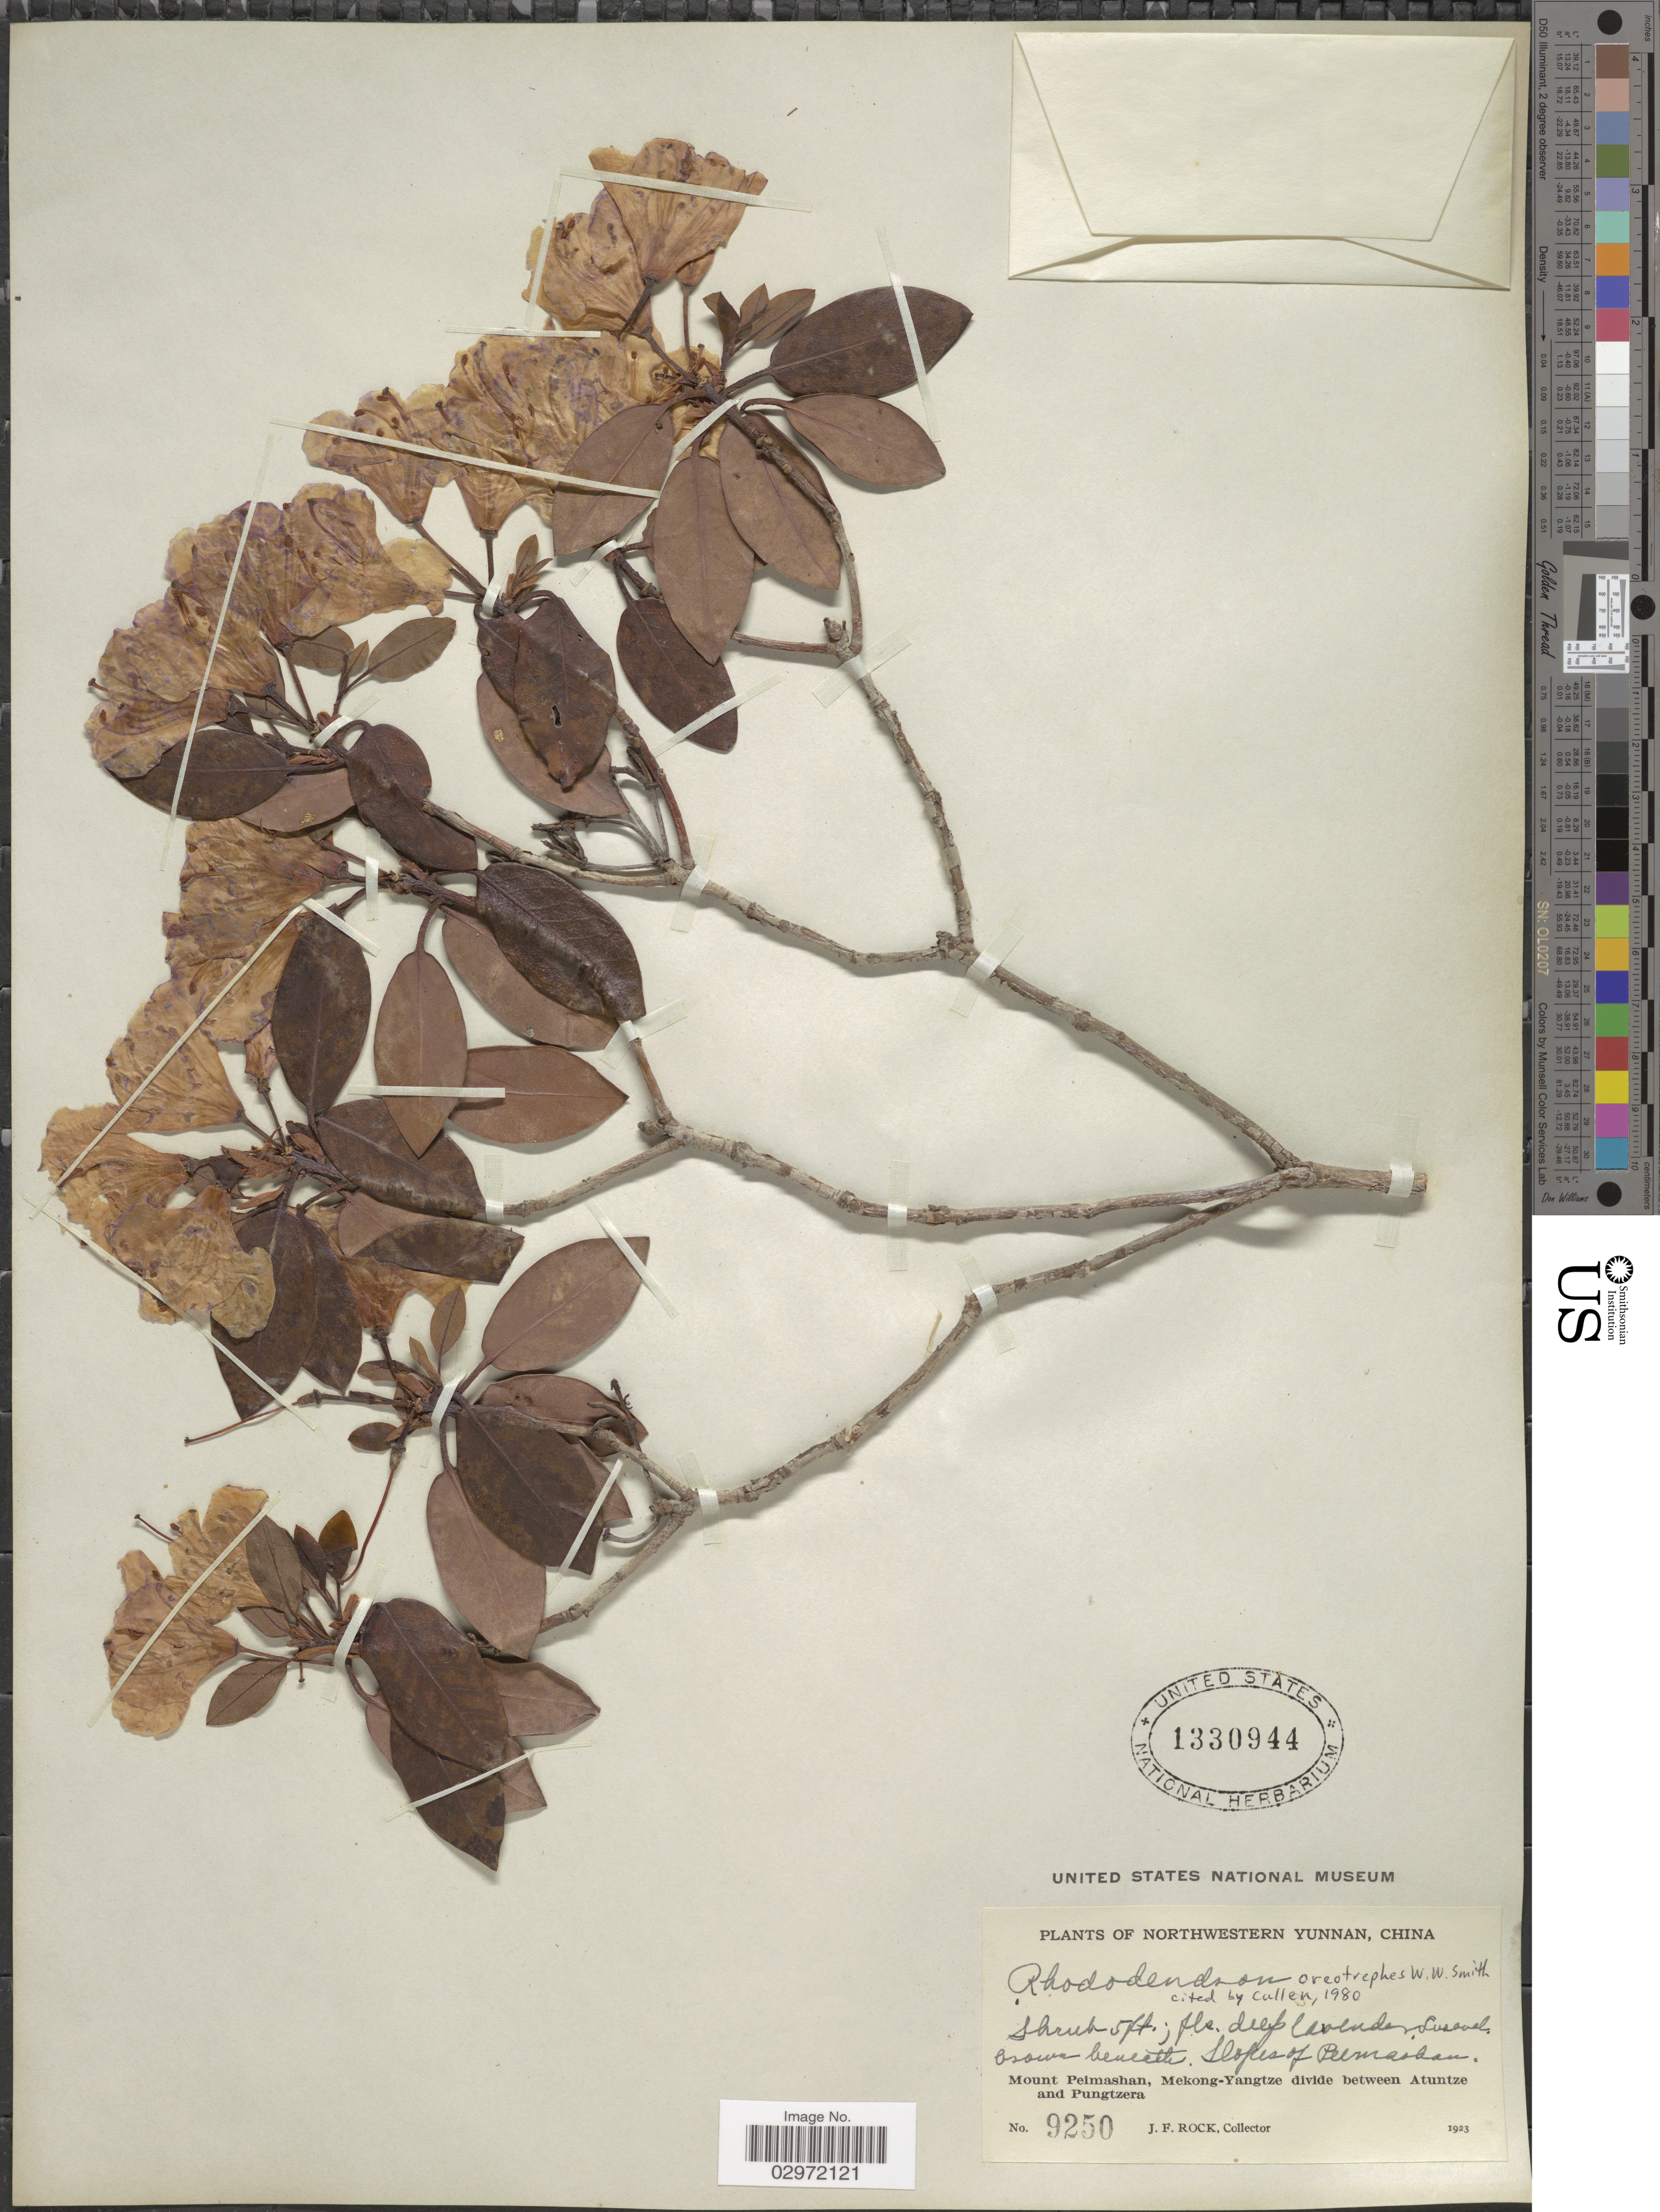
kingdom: Plantae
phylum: Tracheophyta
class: Magnoliopsida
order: Ericales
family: Ericaceae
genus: Rhododendron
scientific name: Rhododendron oreotrephes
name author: W.W. Sm.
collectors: J. Rock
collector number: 9250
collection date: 1923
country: China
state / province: Yunnan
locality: Northwestern Yunnan. Slopes of Peimashan. Mount Peimashan, Mekong-Yangtze divide between Atuntze and Pungtzera.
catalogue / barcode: US 1330944